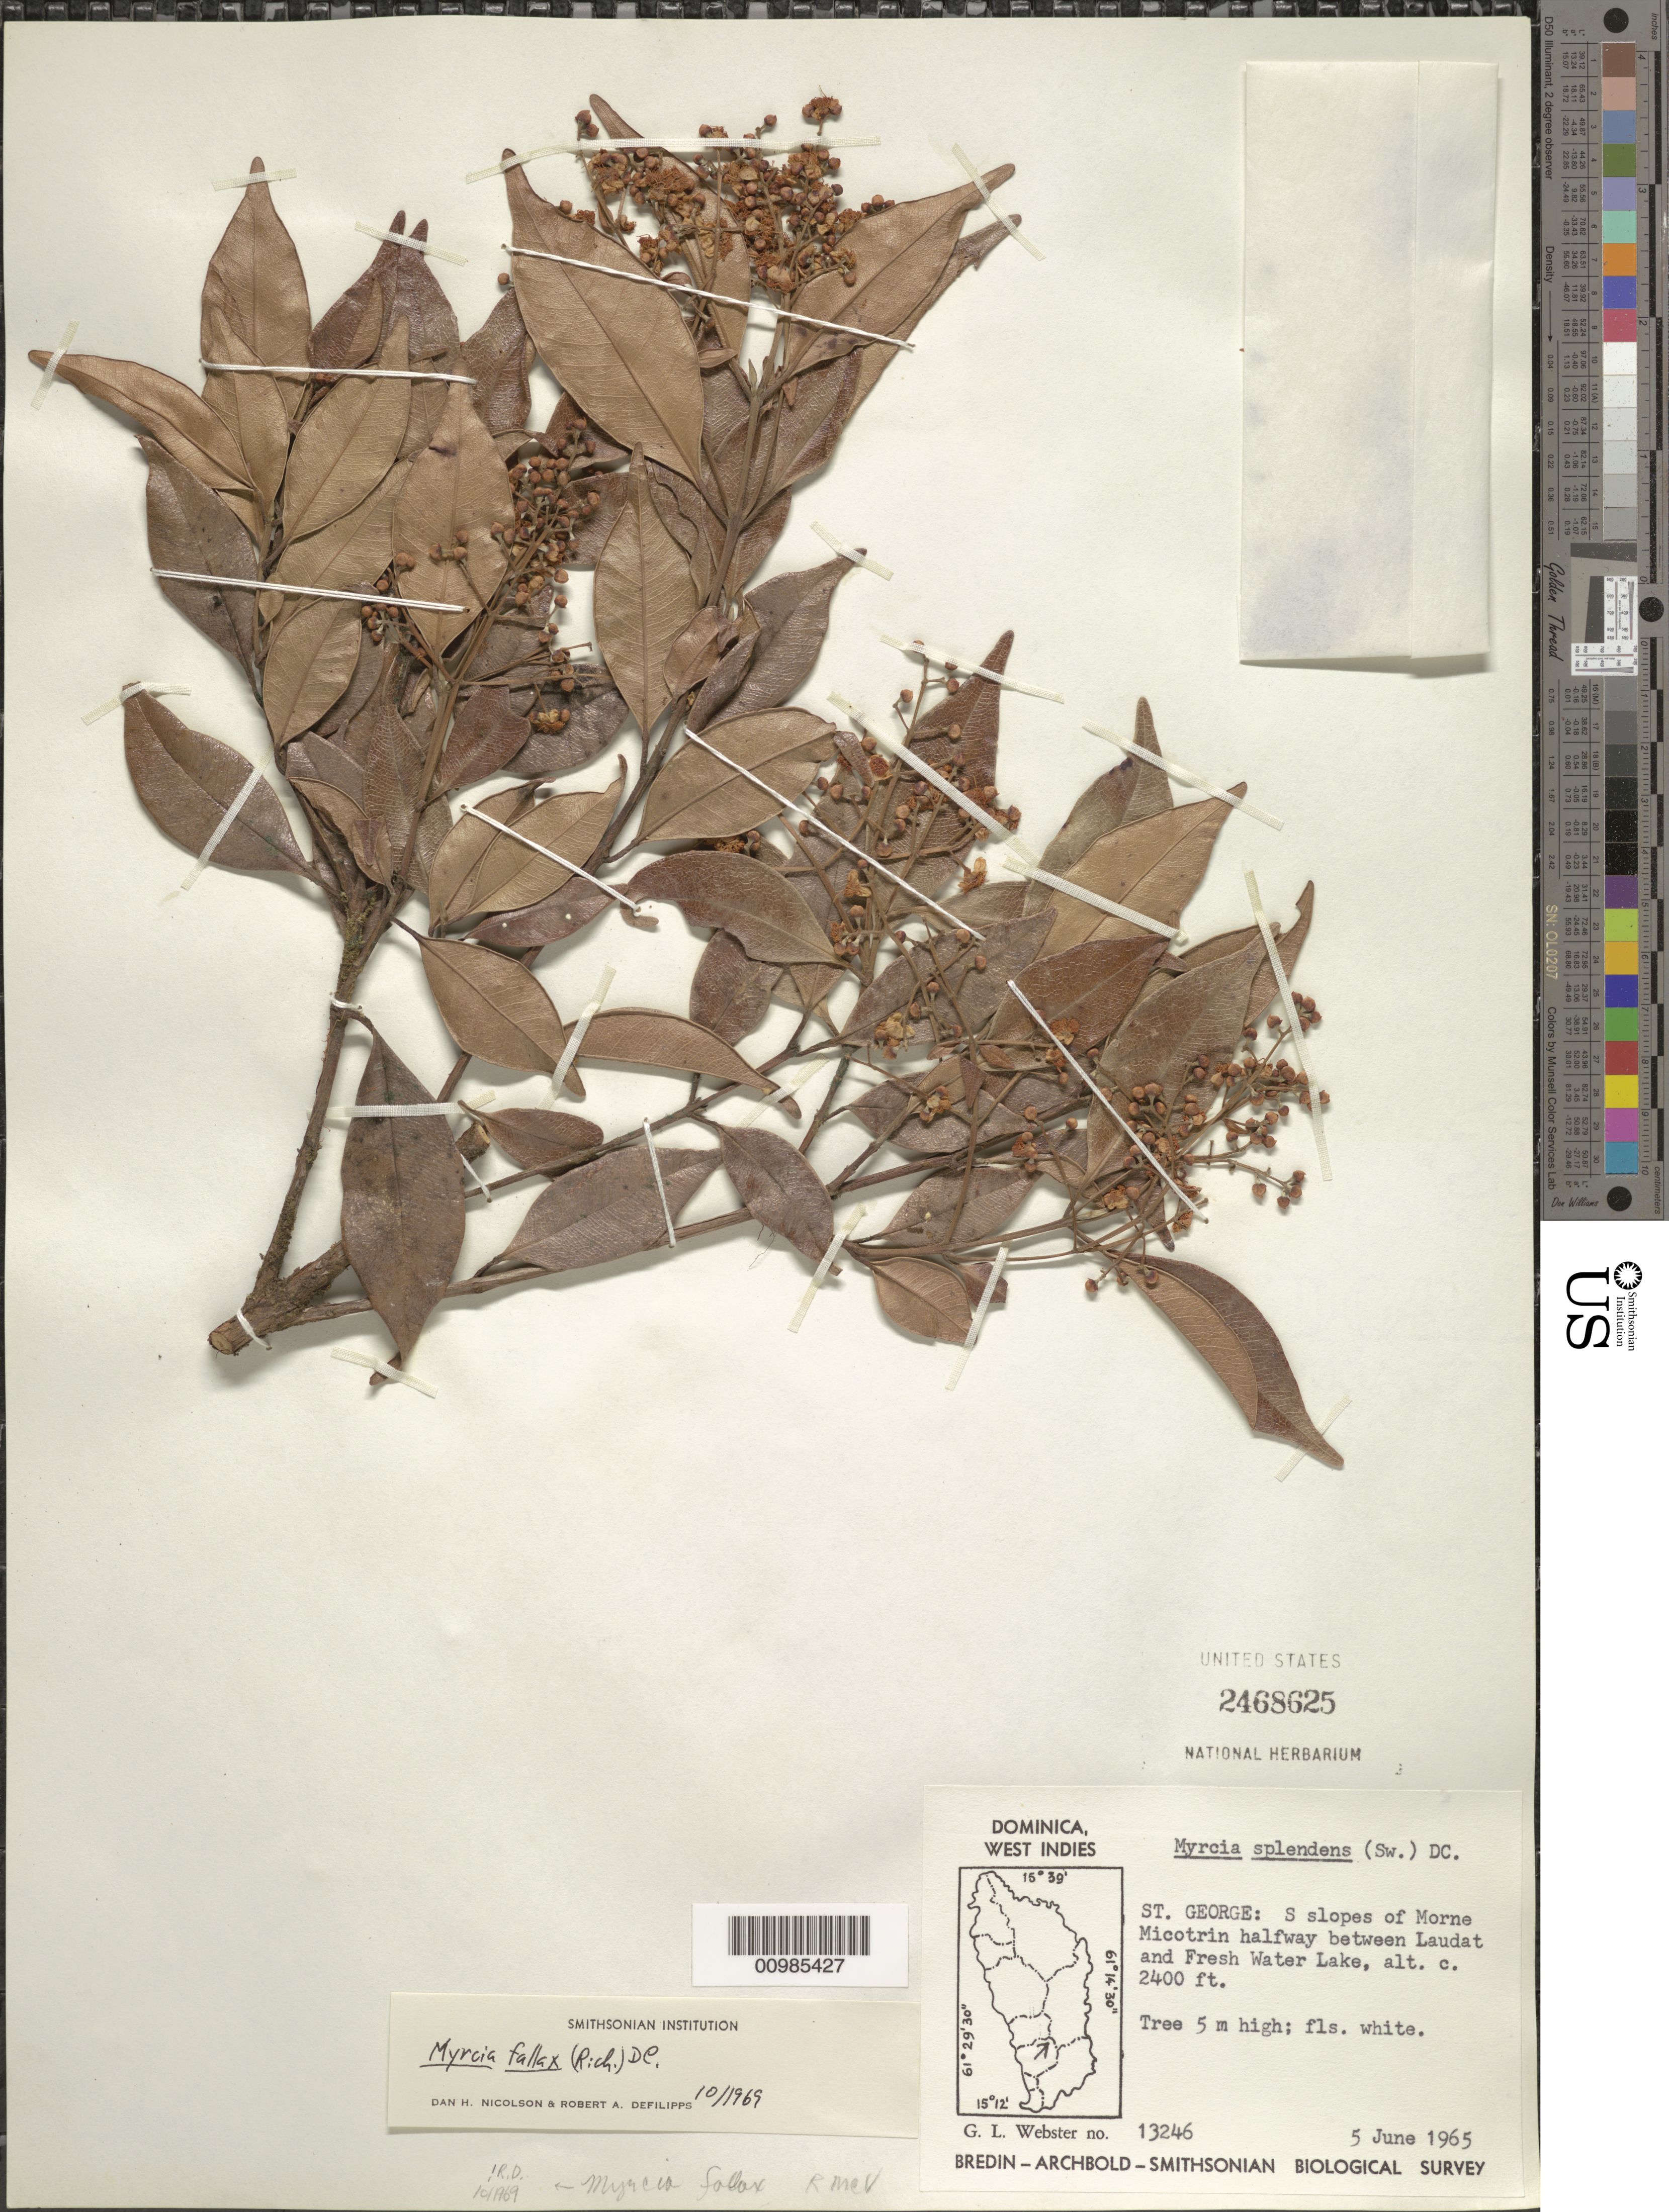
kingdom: Plantae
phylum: Tracheophyta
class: Magnoliopsida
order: Myrtales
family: Myrtaceae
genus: Myrcia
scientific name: Myrcia fallax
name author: (Rich.) DC.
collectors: G. L. Webster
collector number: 13246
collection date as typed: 05 Jun 1965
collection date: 1965-06-05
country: Dominica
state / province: St. George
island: Dominica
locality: S slopes of Morne Micotrin, halfway between Laudat and Freshwater Lake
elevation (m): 732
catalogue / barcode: US 2468625